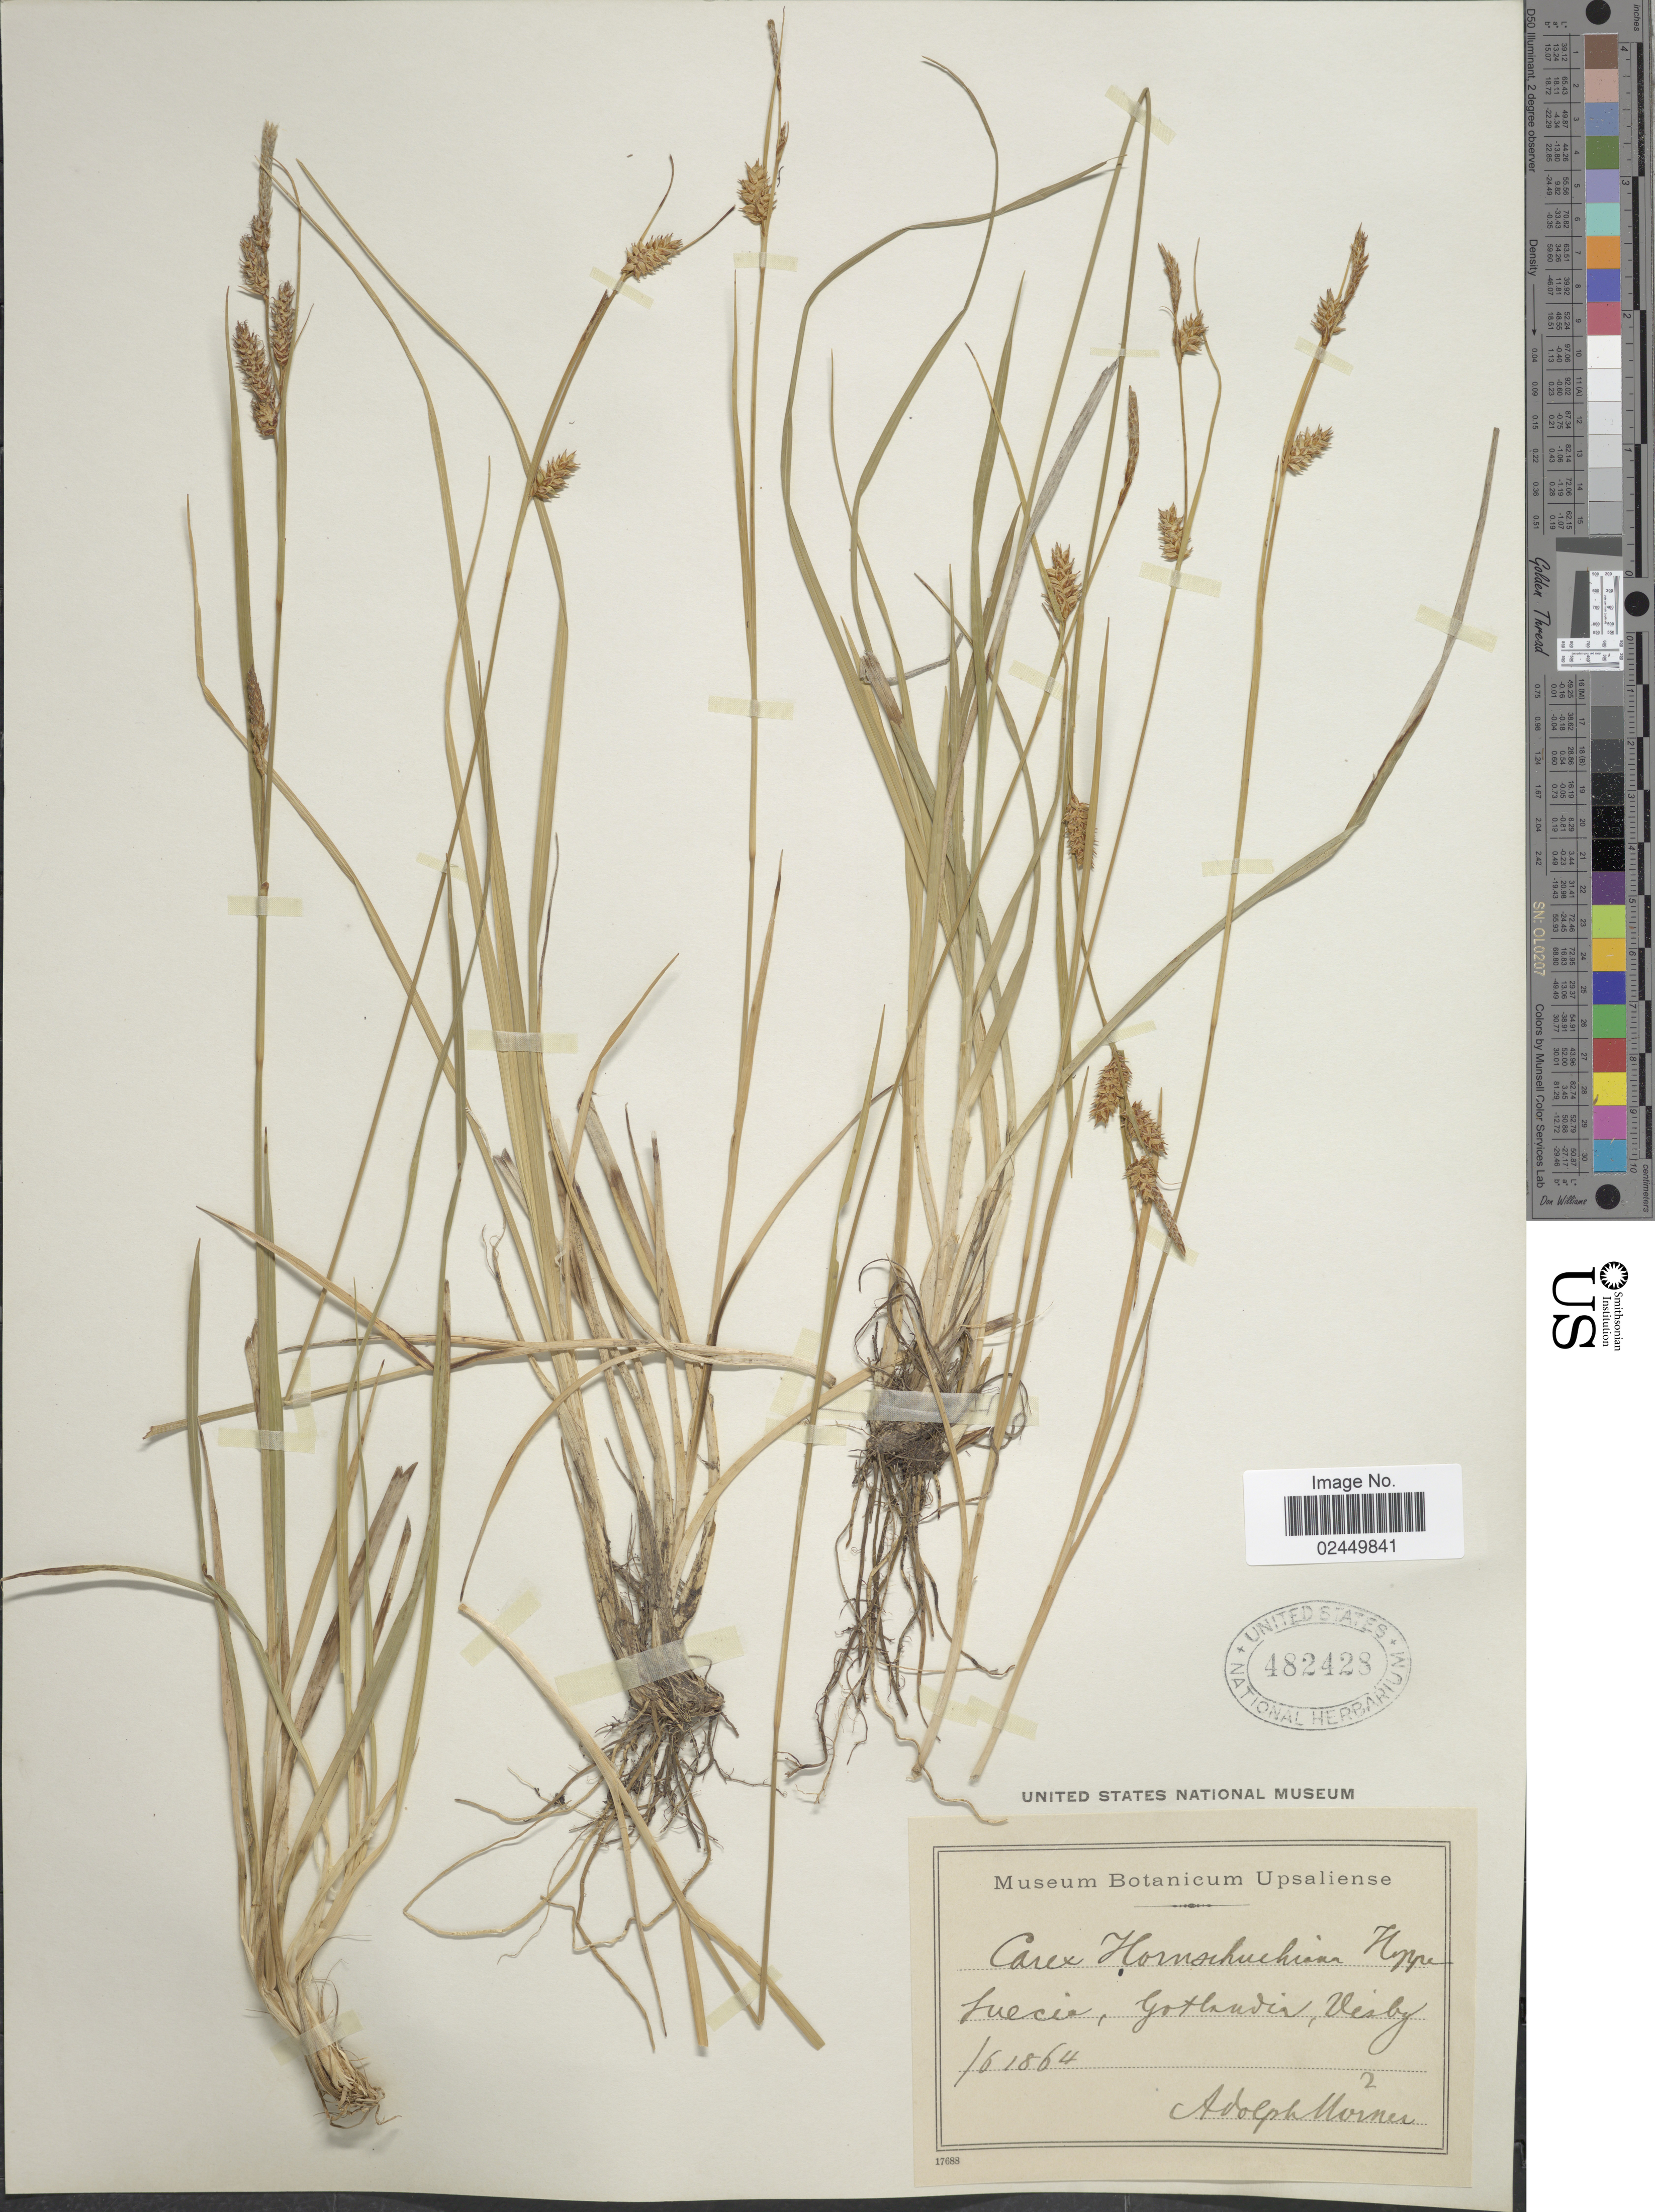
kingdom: Plantae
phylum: Tracheophyta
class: Liliopsida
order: Poales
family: Cyperaceae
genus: Carex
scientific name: Carex hostiana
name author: DC.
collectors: A. Morner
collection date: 1864-06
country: Sweden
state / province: Gotland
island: Gotland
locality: Suecia, Gotlandia, Visby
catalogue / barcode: US 482428